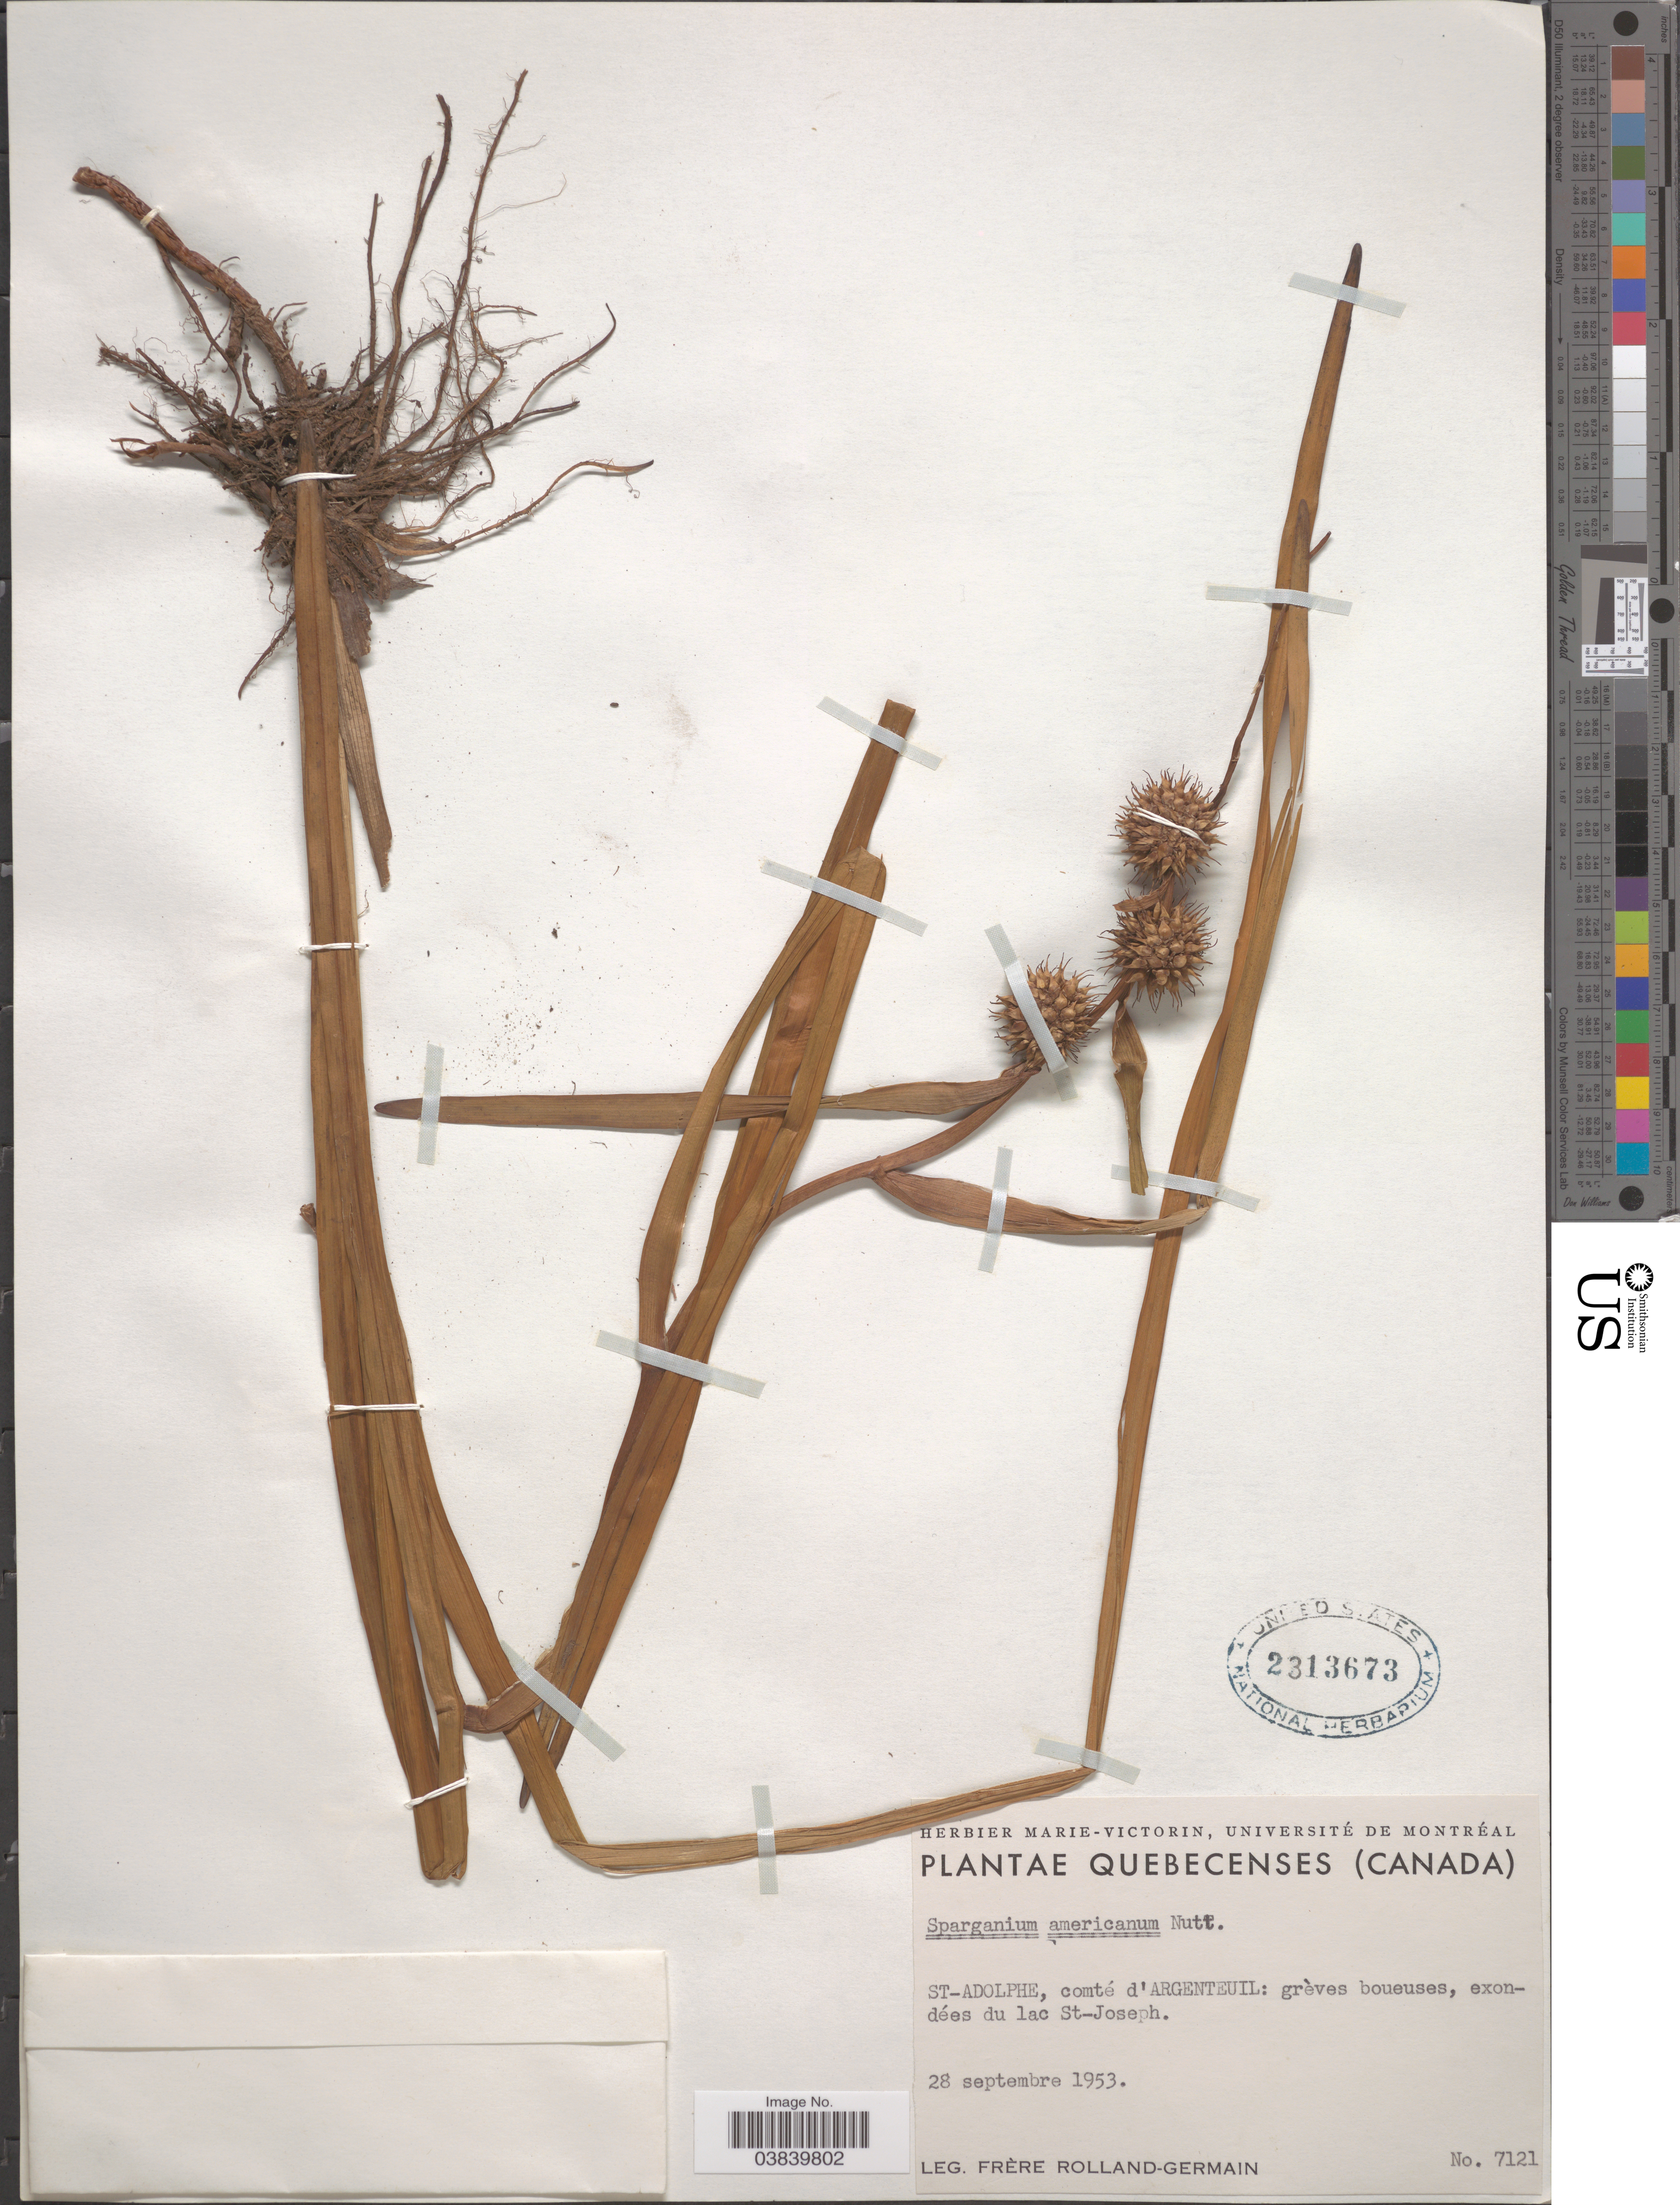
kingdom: Plantae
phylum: Tracheophyta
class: Liliopsida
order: Poales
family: Typhaceae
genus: Sparganium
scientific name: Sparganium americanum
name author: Nutt.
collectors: Rolland-Germain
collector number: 7121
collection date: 1953-09-28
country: Canada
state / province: Quebec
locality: St. Adolphe, comté d'Argenteuil: grèves boueuses, exondées du lac St. Joseph.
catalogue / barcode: US 2313673